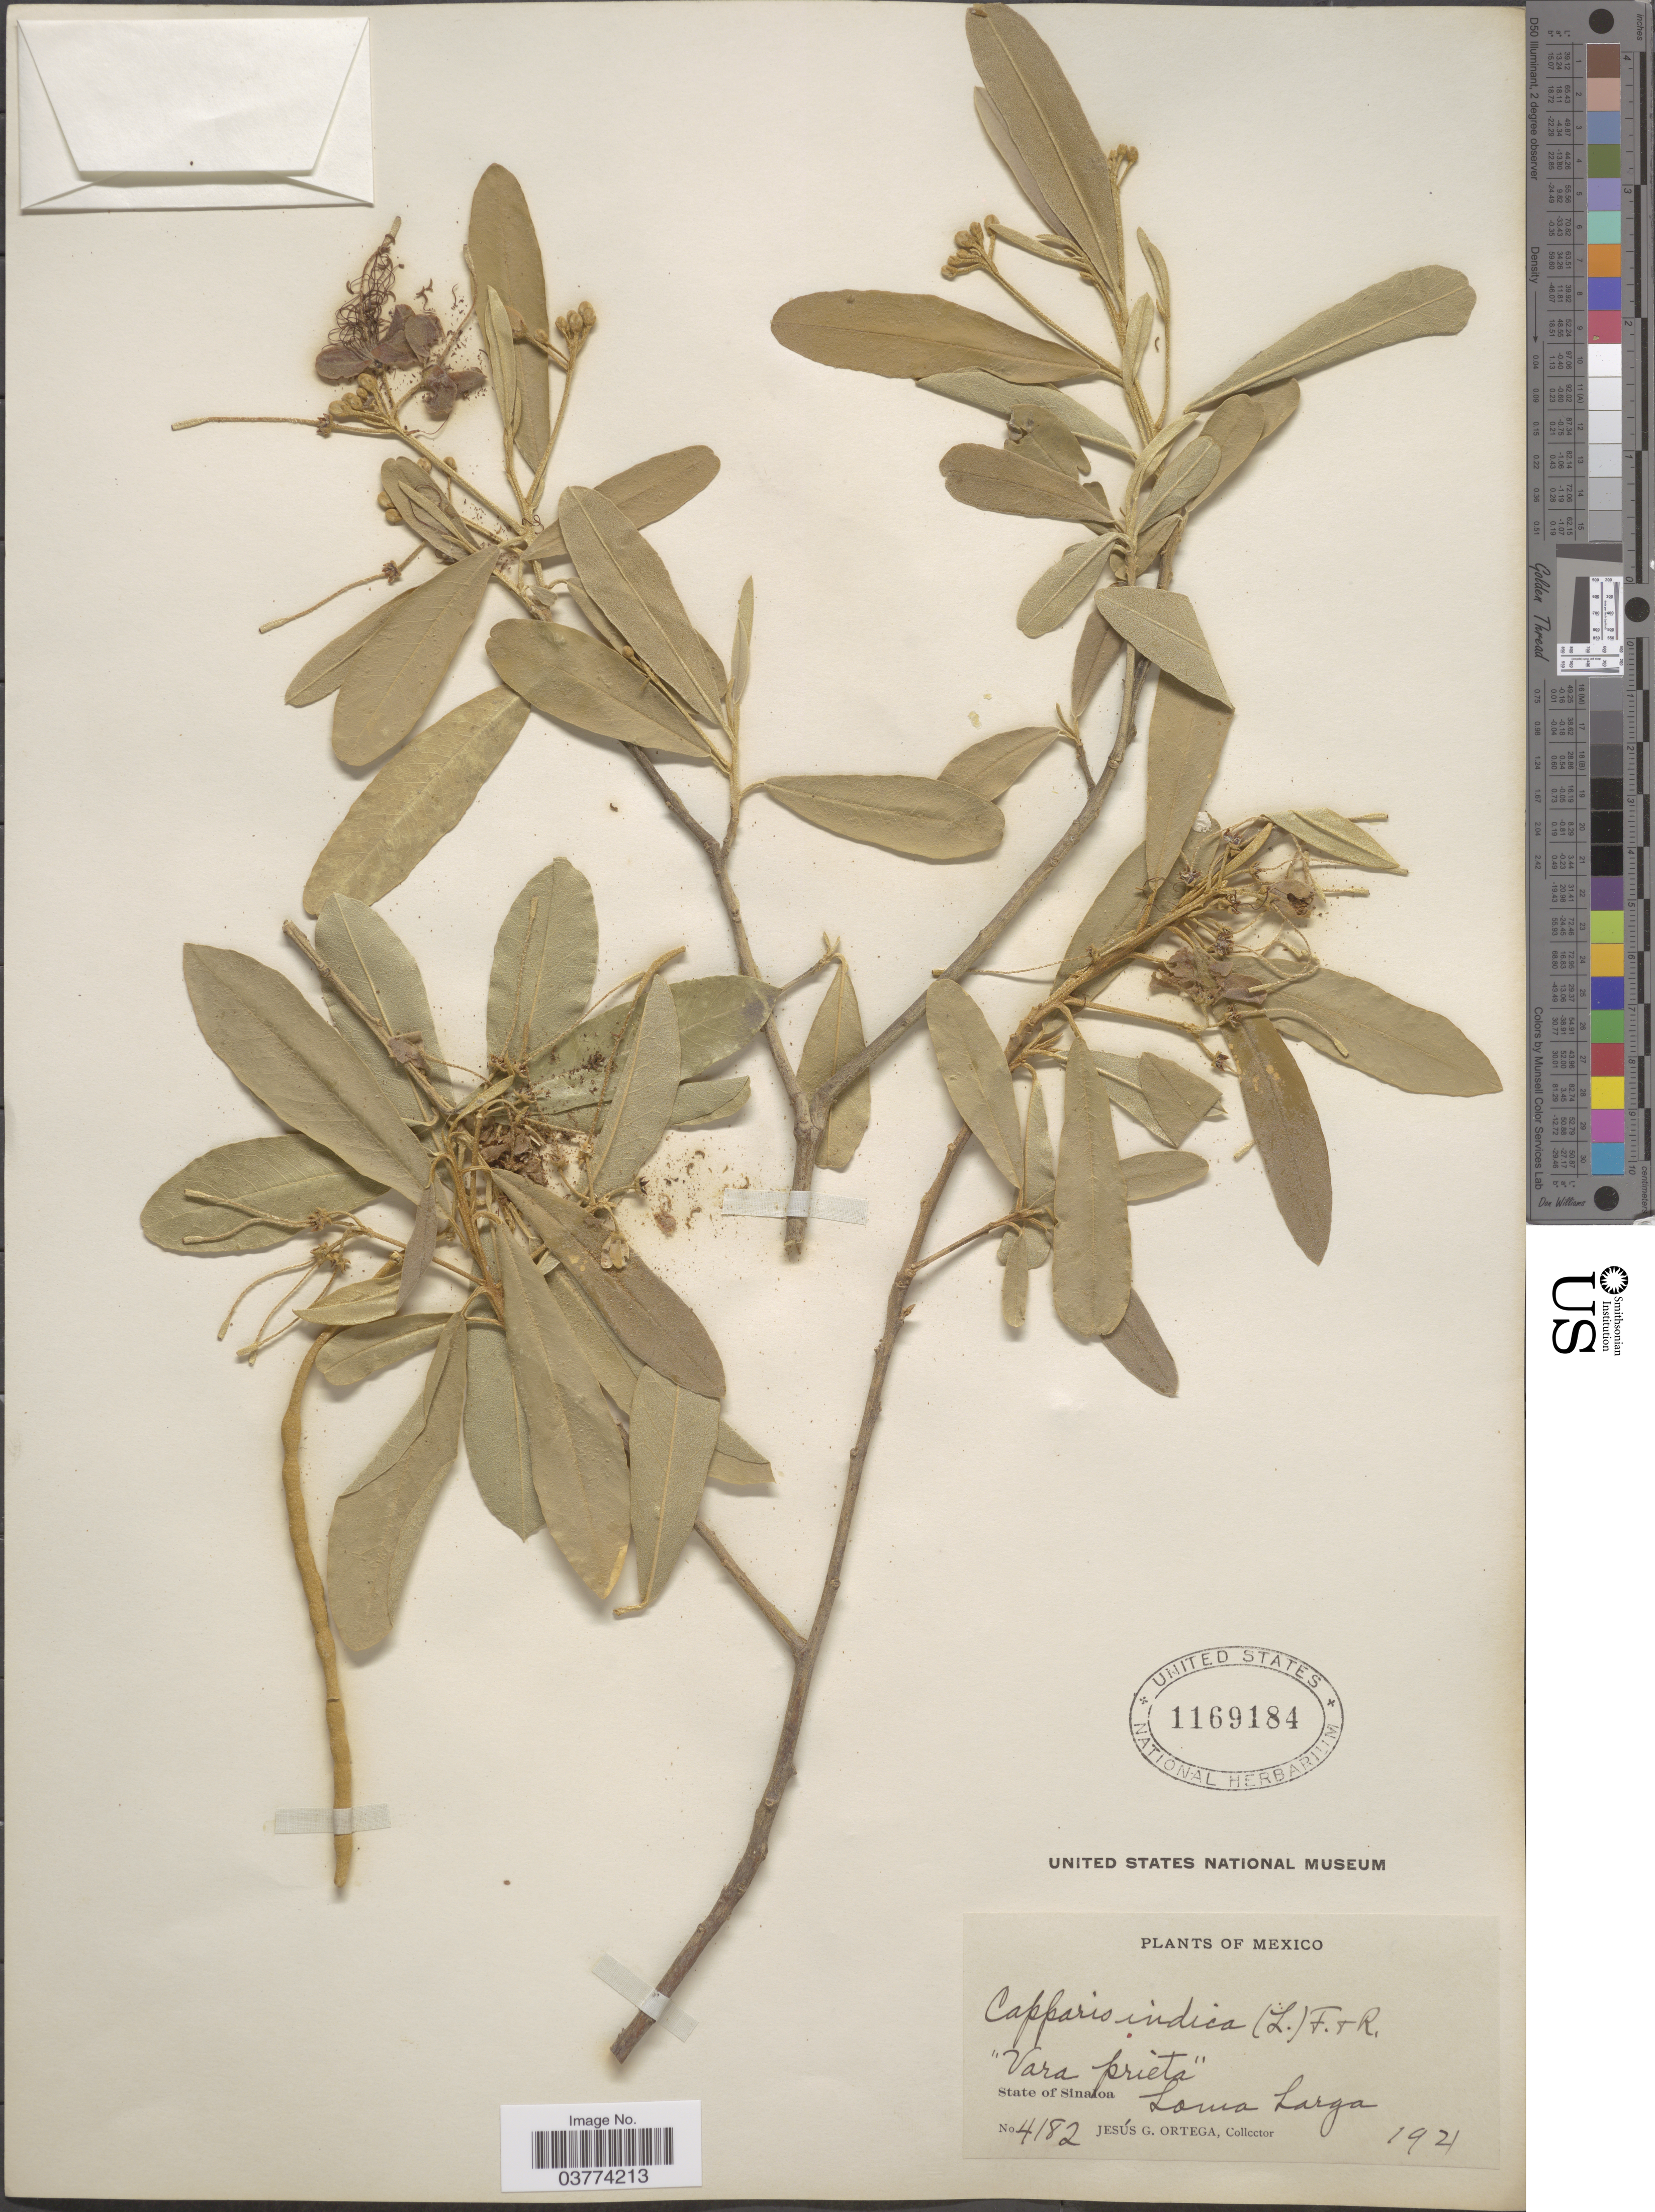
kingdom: Plantae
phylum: Tracheophyta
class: Magnoliopsida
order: Brassicales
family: Capparaceae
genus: Quadrella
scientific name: Quadrella indica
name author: (L.) Iltis & Cornejo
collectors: J. Ortega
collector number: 4182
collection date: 1921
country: Mexico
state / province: Sinaloa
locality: Loma Larga.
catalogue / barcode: US 1169184